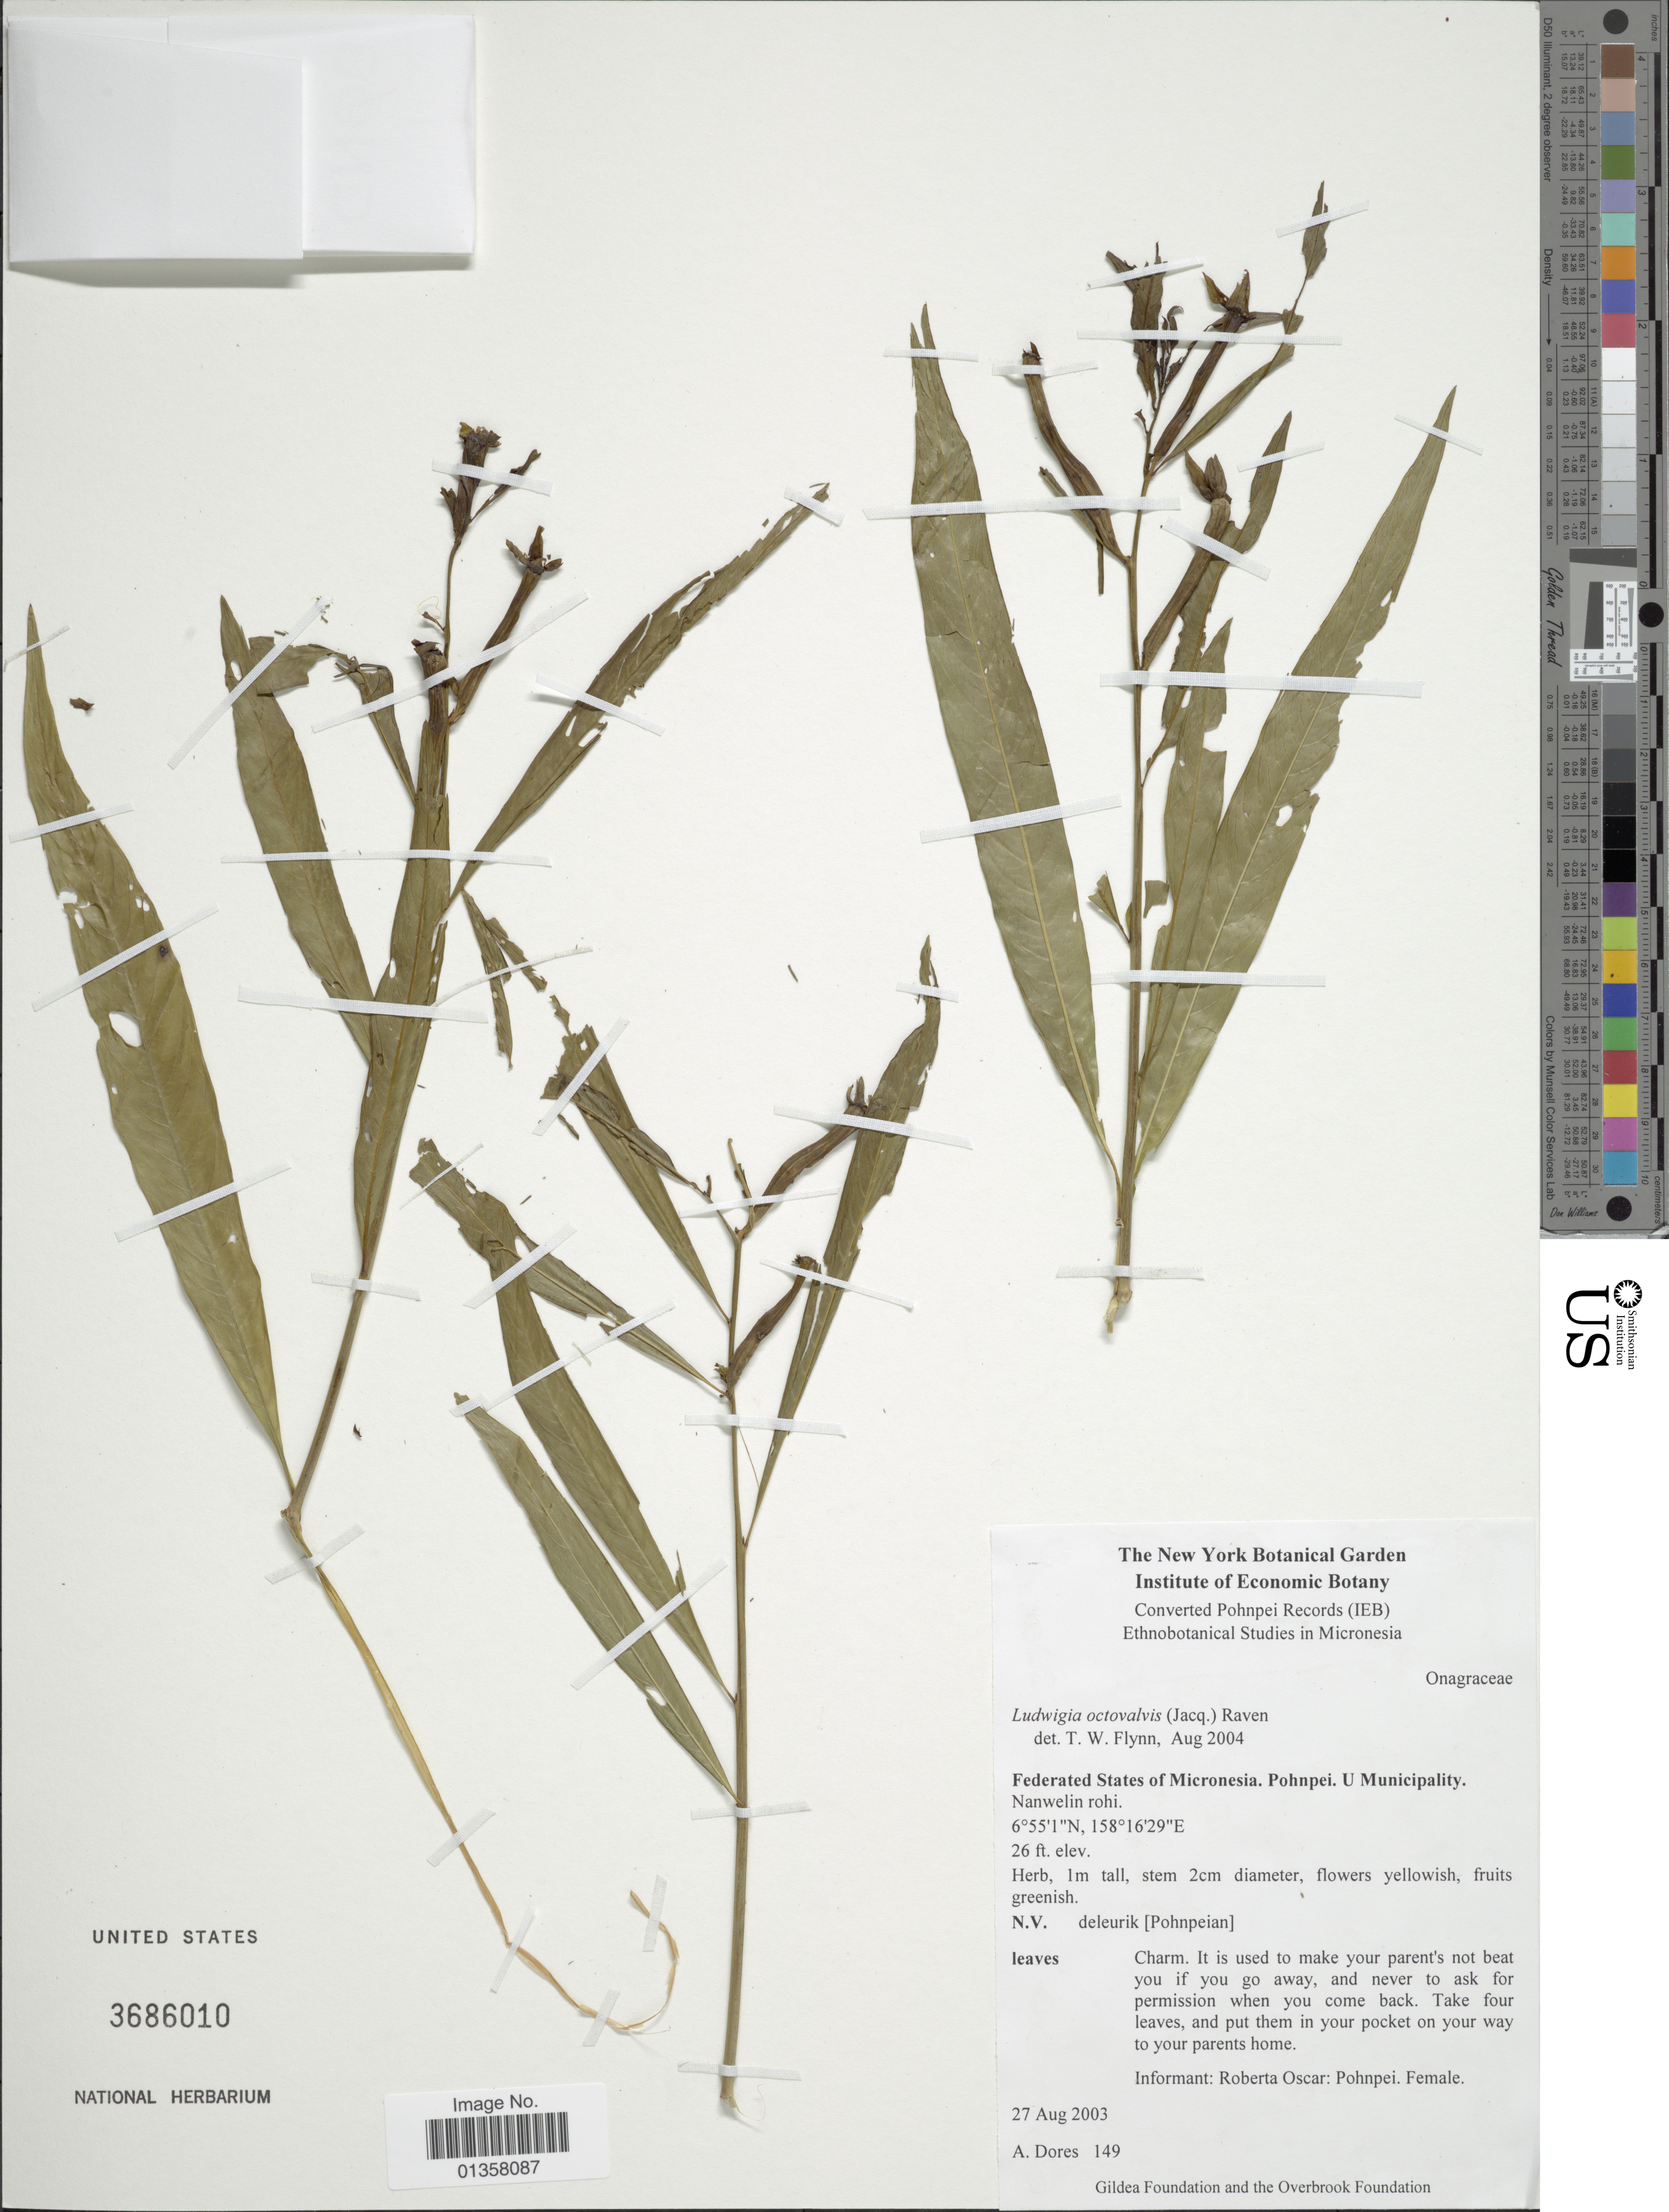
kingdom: Plantae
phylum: Tracheophyta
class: Magnoliopsida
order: Myrtales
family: Onagraceae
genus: Ludwigia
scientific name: Ludwigia octovalvis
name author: (Jacq.) P.H. Raven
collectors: A. Dores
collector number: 149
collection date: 2003-08-27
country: Micronesia, Federated States of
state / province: Pohnpei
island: Pohnpei [Ponape]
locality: Federated States. U Municipality. Nanwelin rohi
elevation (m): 8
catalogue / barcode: US 3686010